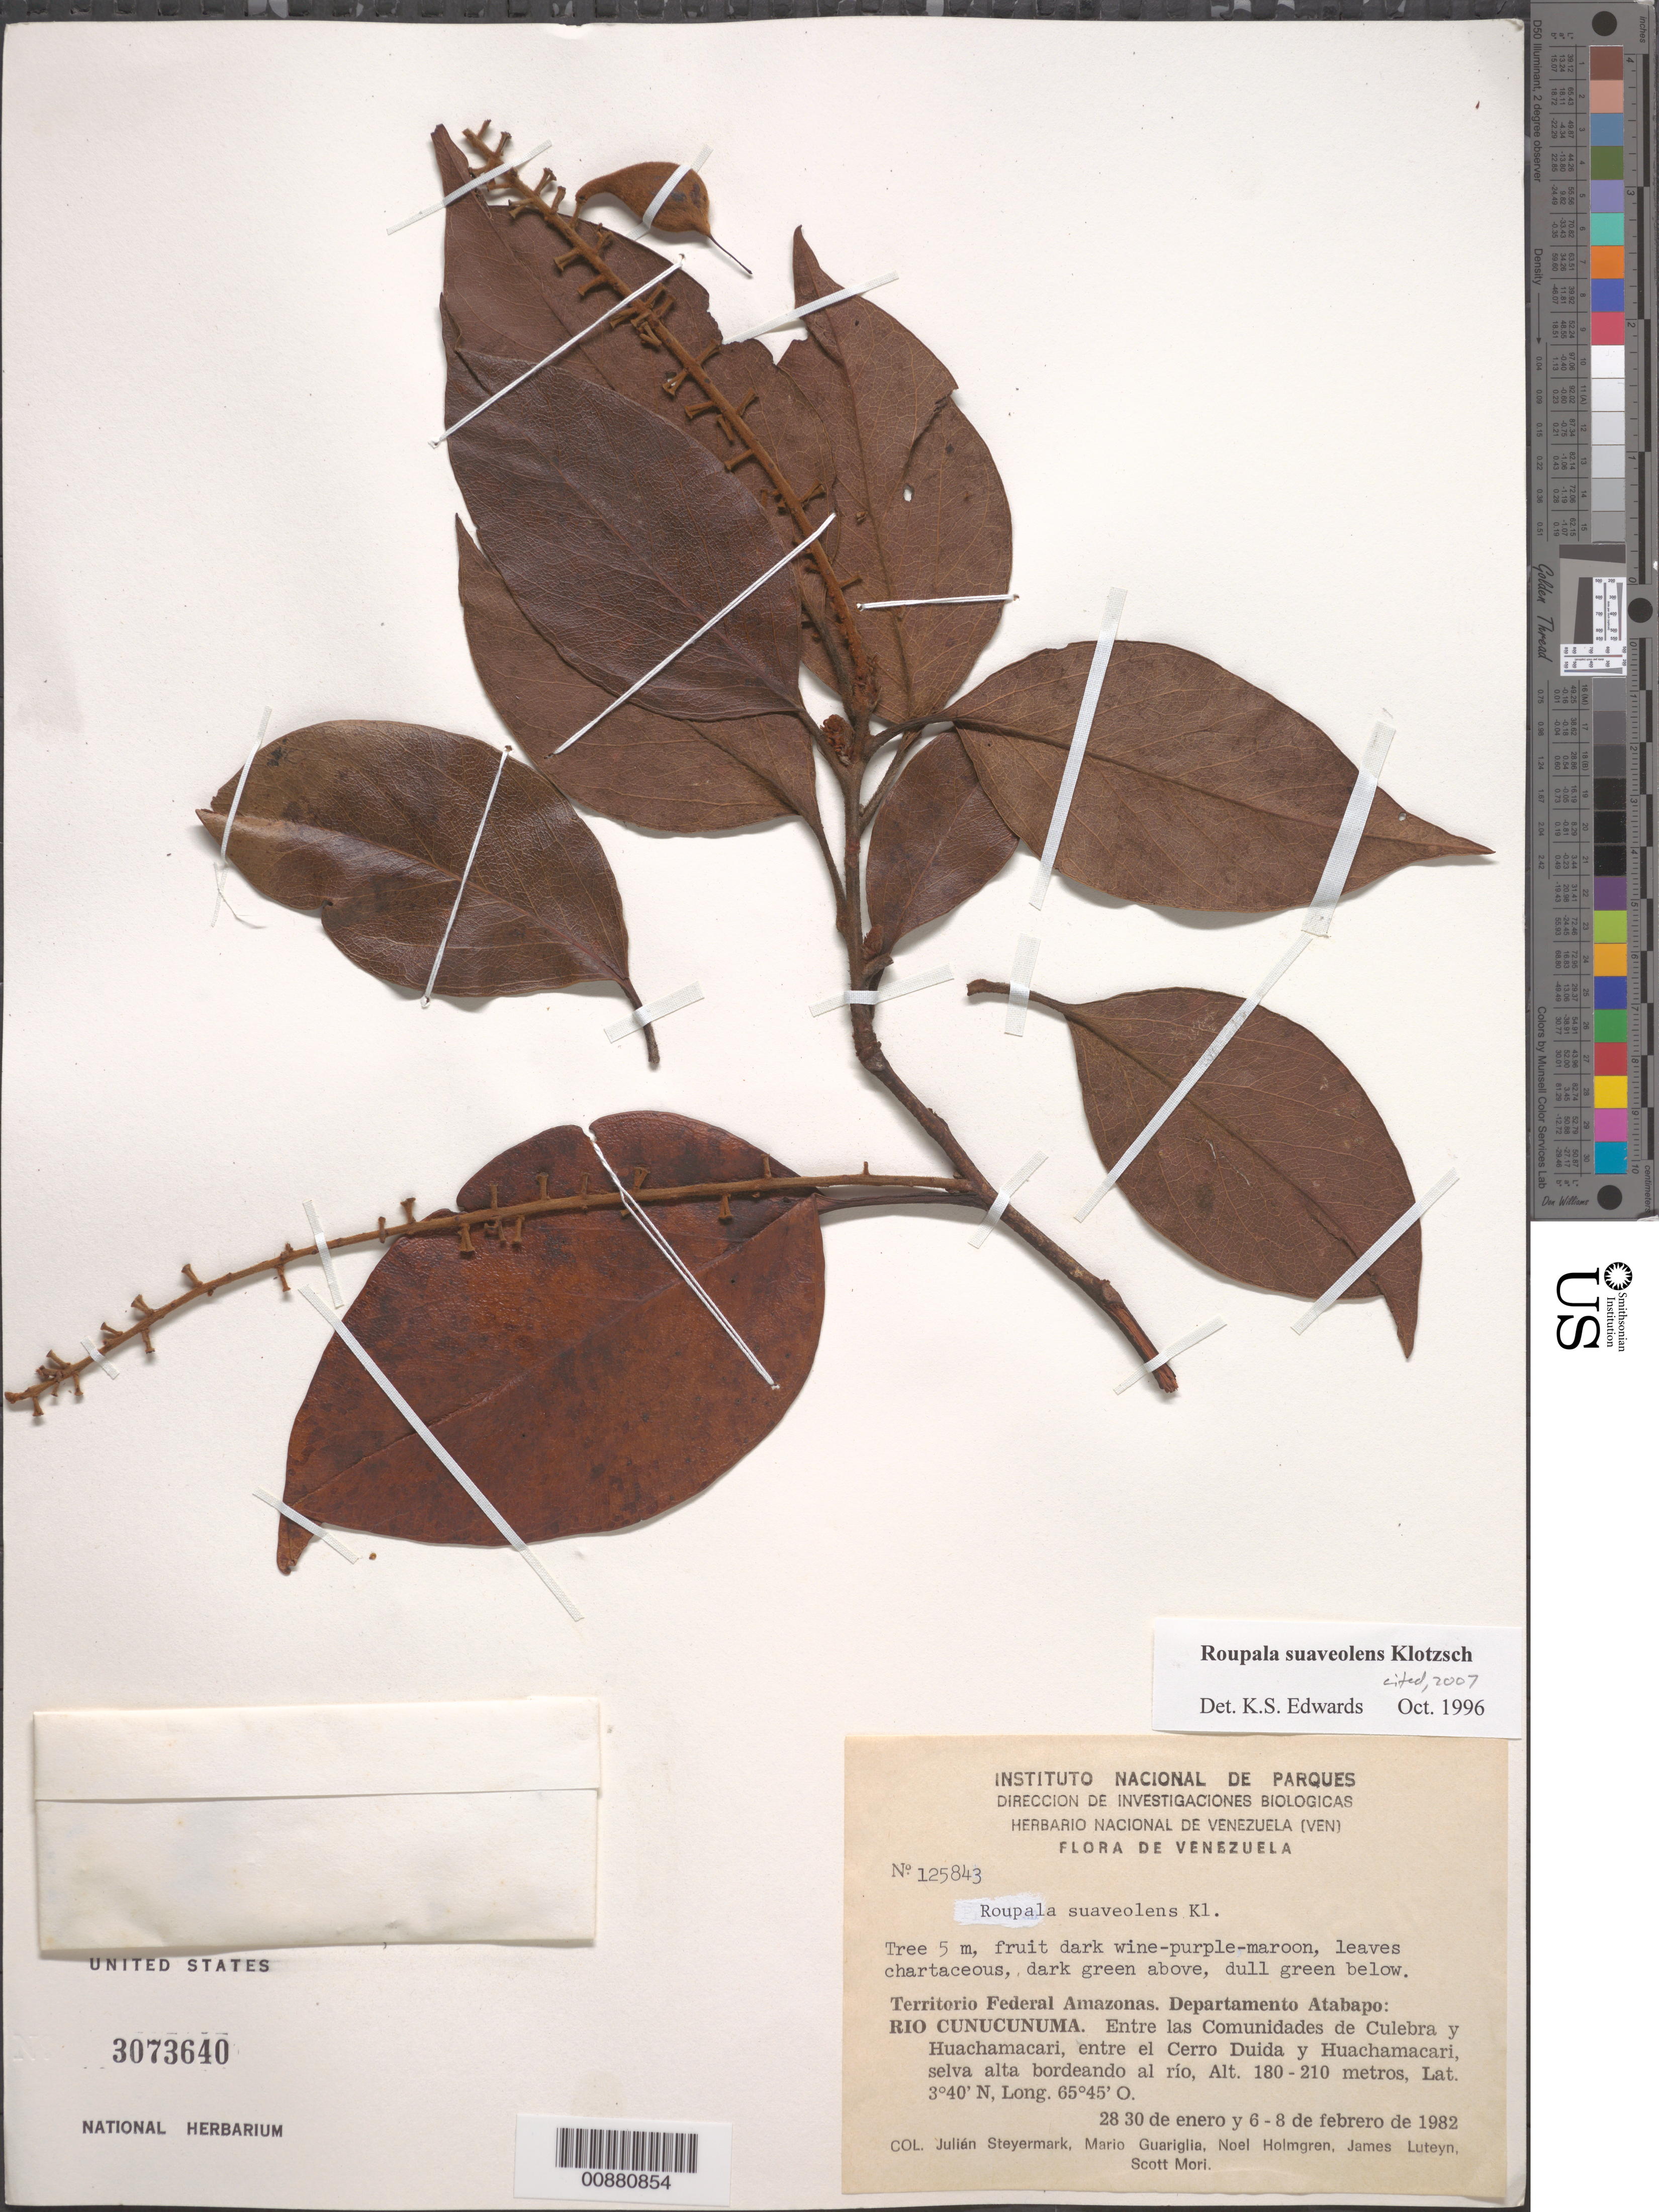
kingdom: Plantae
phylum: Tracheophyta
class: Magnoliopsida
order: Proteales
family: Proteaceae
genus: Roupala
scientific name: Roupala suaveolens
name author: Klotzsch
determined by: Edwards, K. S.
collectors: J. Steyermark, M. Guariglia P., N. H. Holmgren, J. L. Luteyn & S. Mori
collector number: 125843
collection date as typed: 28-30 January 1982 and 6-8 February 1982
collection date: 1982-01-28/1982-02-08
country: Venezuela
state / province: Amazonas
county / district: Atabapo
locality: Río Cunucunuma, entre las Communidades de Culebra y Huachamacari, entre el Cerro Duida y Huachamacari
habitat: Selva alta bordeando al rio; on sand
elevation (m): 180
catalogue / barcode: US 3073640